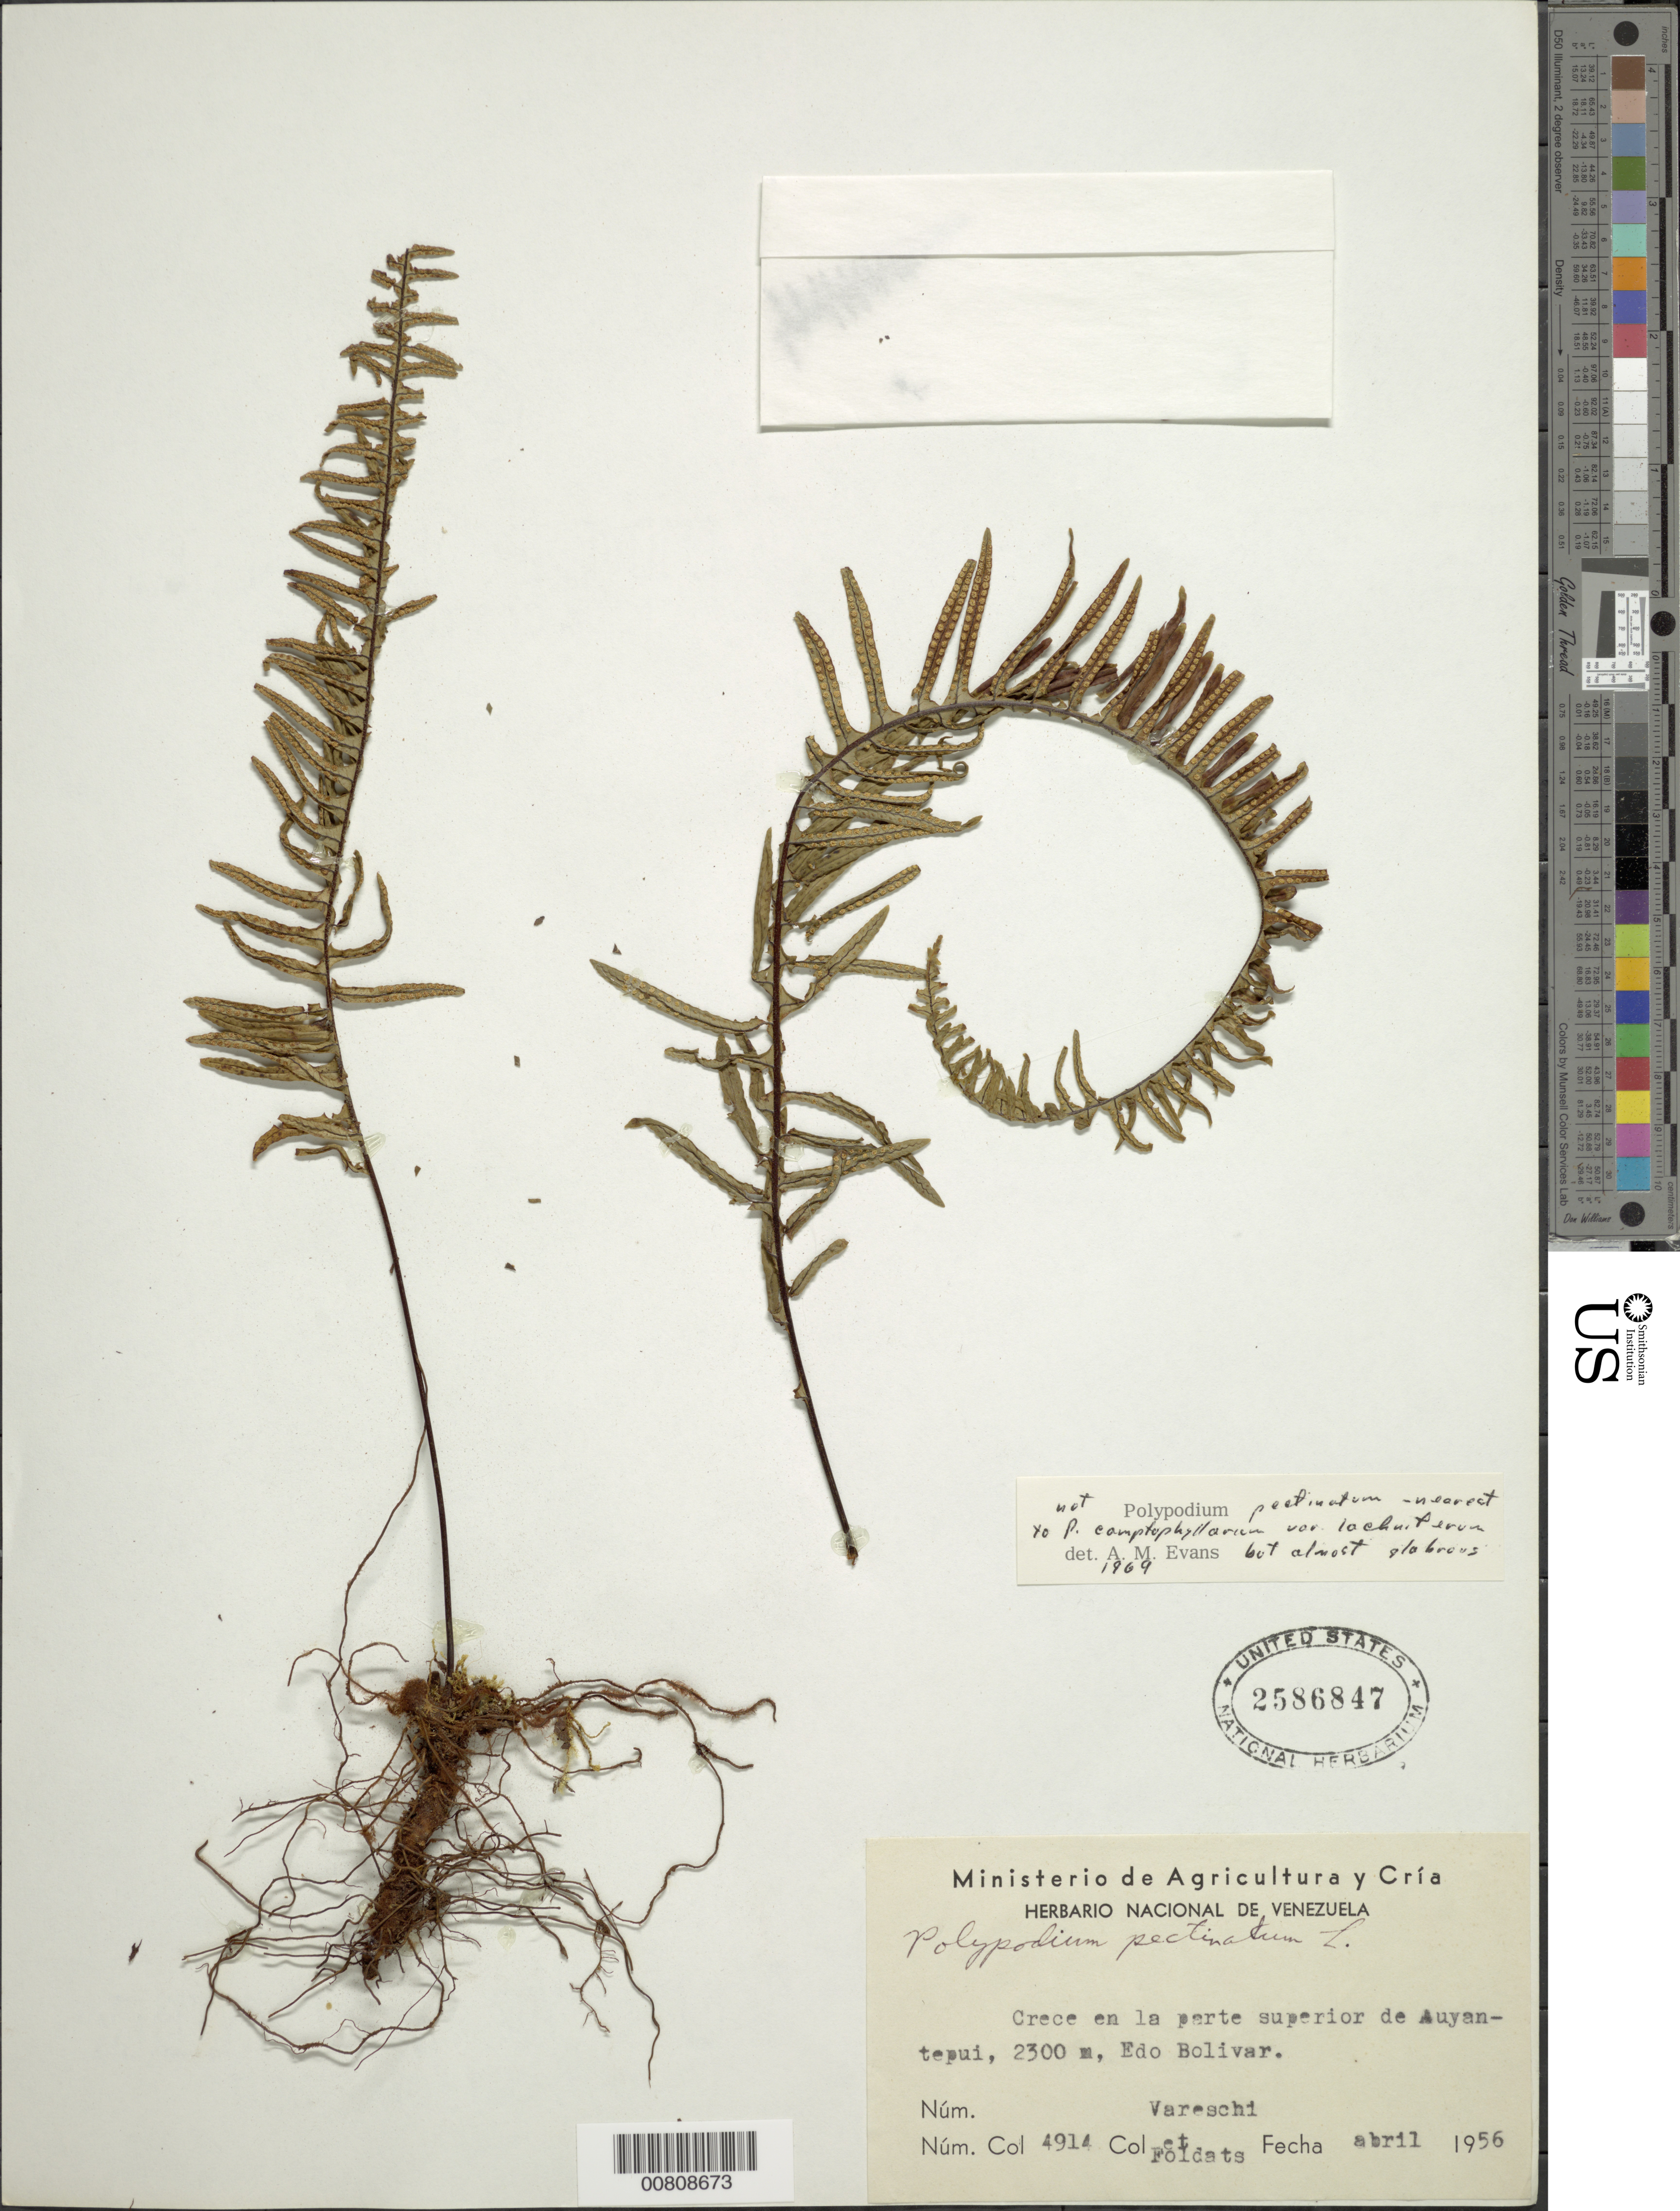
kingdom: Plantae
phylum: Tracheophyta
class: Polypodiopsida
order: Polypodiales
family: Polypodiaceae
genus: Pecluma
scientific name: Pecluma camptophyllaria var. lachnifera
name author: (Hieron.) Lellinger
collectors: V. Vareschi & E. Foldats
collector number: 4914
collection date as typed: Apr-56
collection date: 1956-04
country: Venezuela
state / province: Bolívar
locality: Auyan-tepuí, parte superíor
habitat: Crece en la parte superior de tepui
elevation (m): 2300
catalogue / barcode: US 2586847